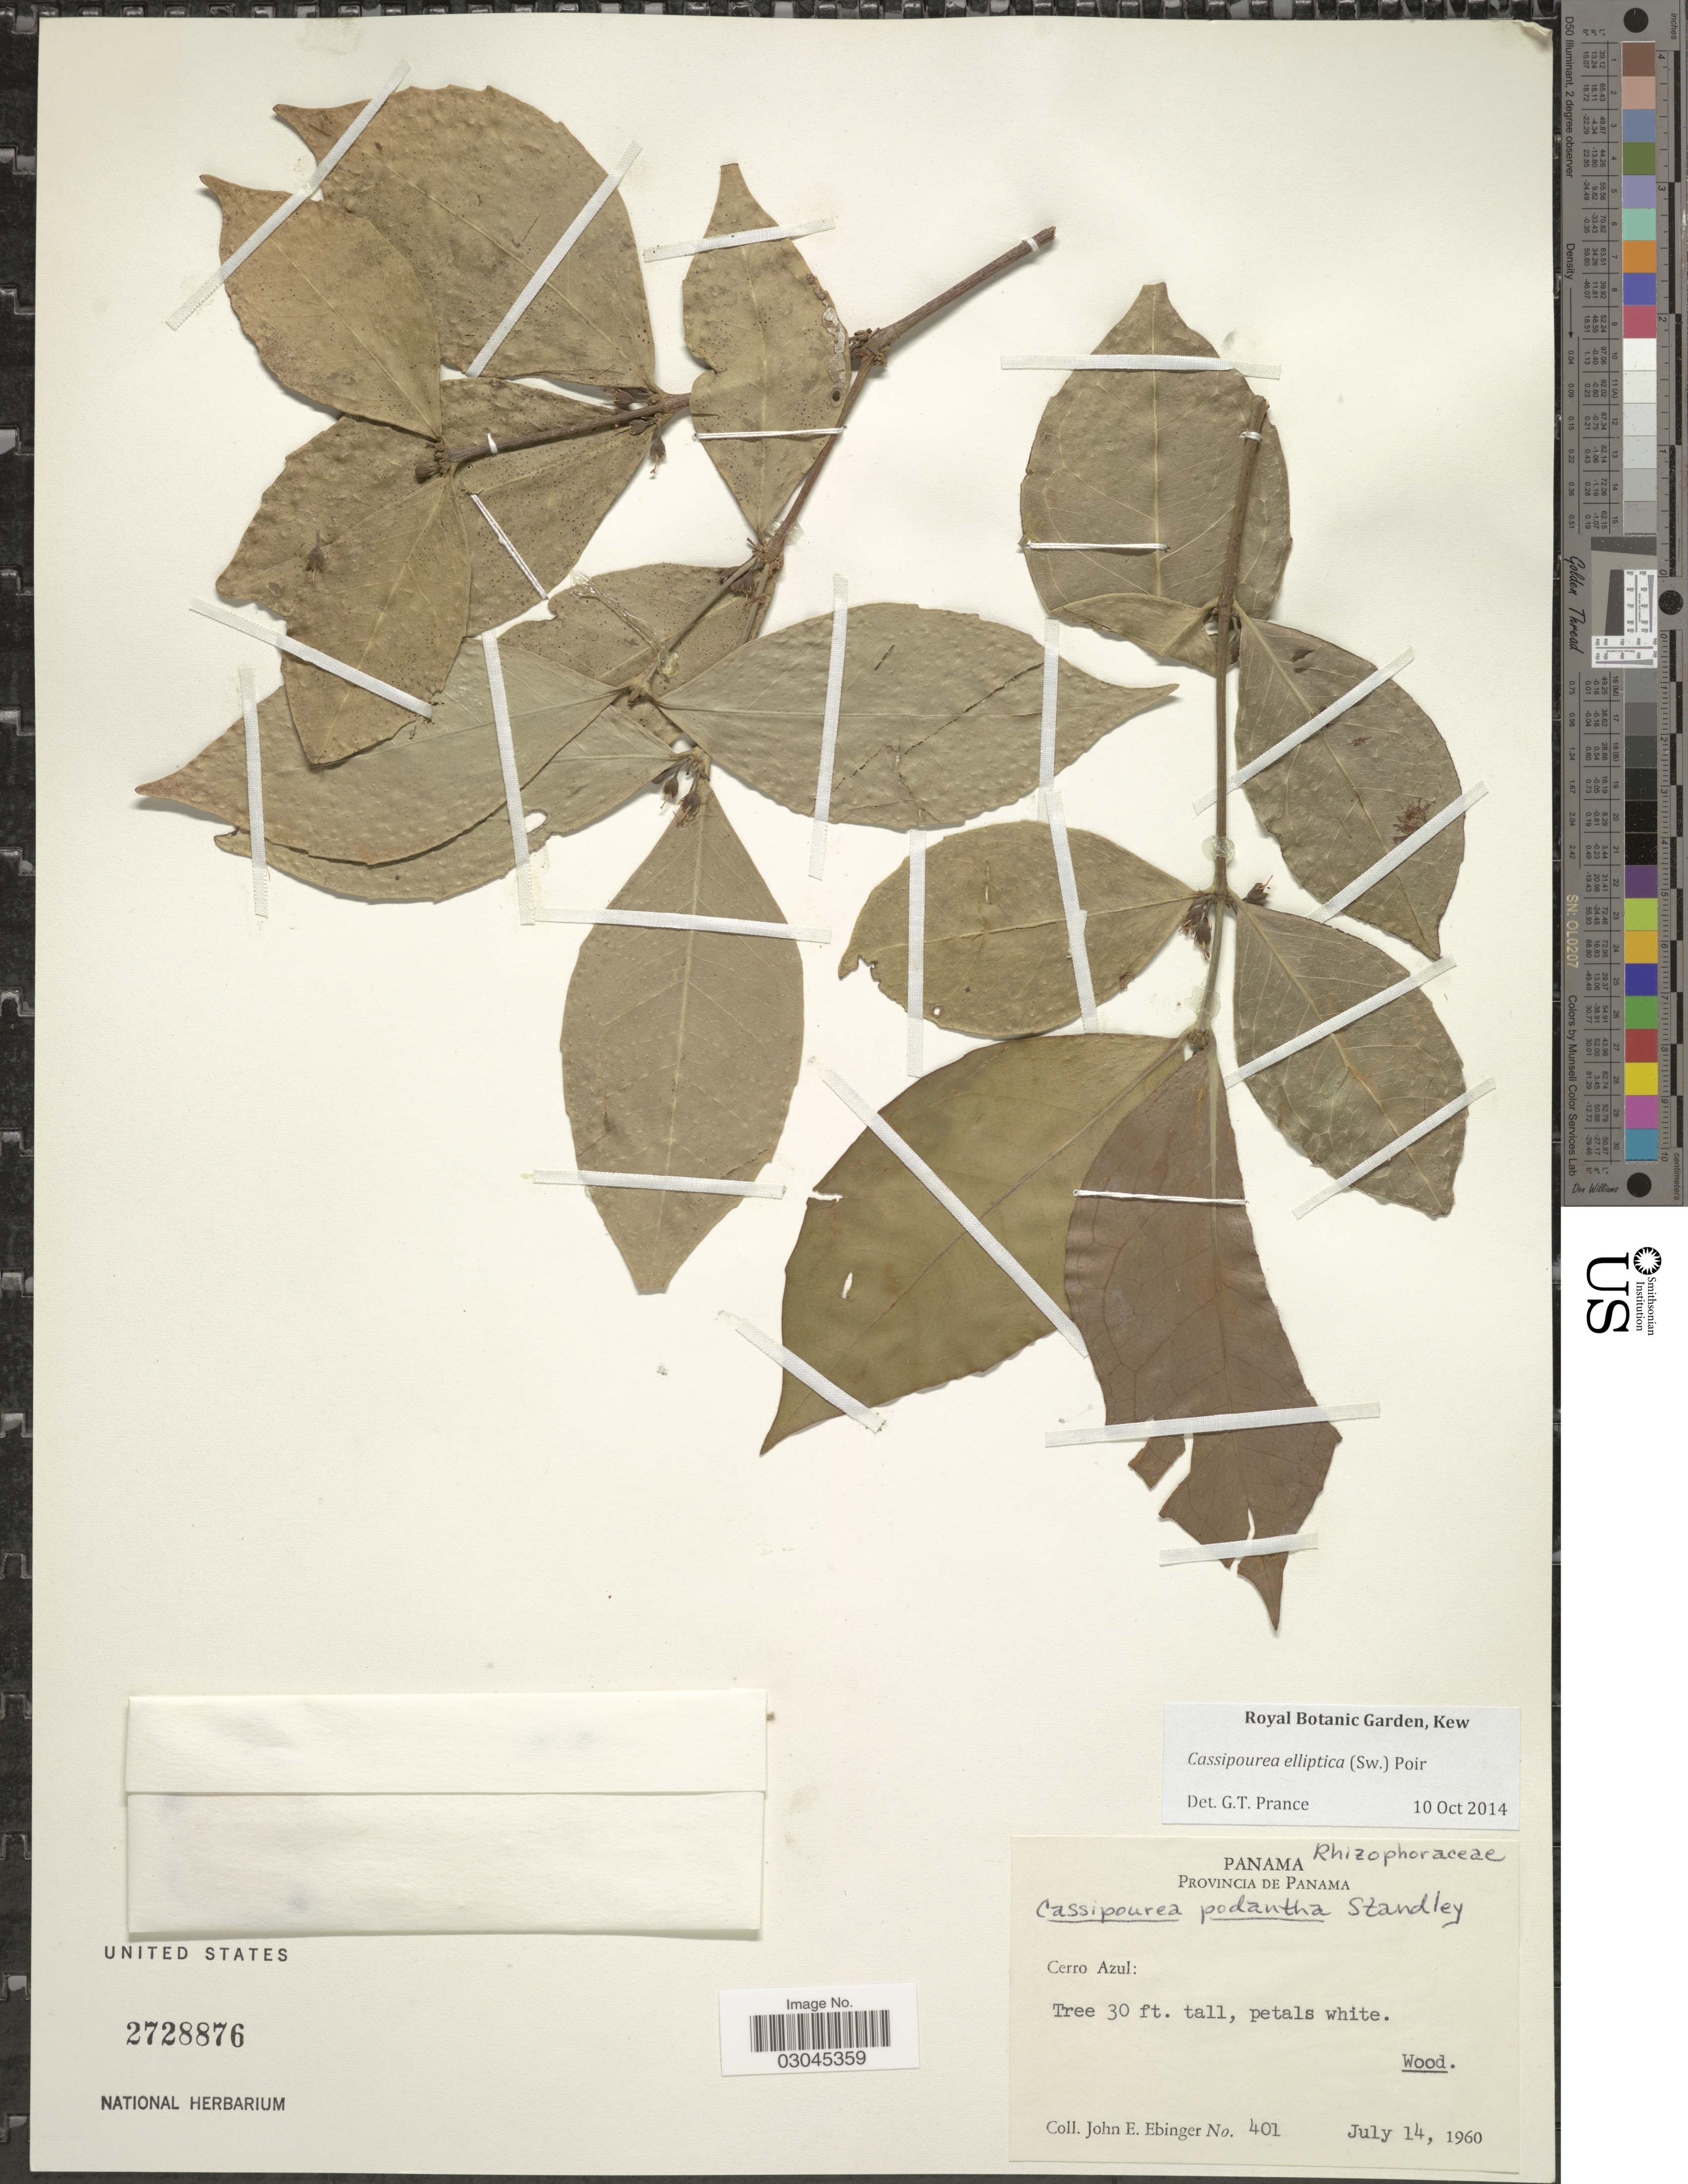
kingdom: Plantae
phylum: Tracheophyta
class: Magnoliopsida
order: Malpighiales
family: Rhizophoraceae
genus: Cassipourea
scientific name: Cassipourea elliptica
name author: (Sw.) Poir.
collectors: J. Ebinger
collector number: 401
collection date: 1960-07-14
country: Panama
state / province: Panamá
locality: Provincia de Panama. Cerro Azul.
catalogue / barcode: US 2728876